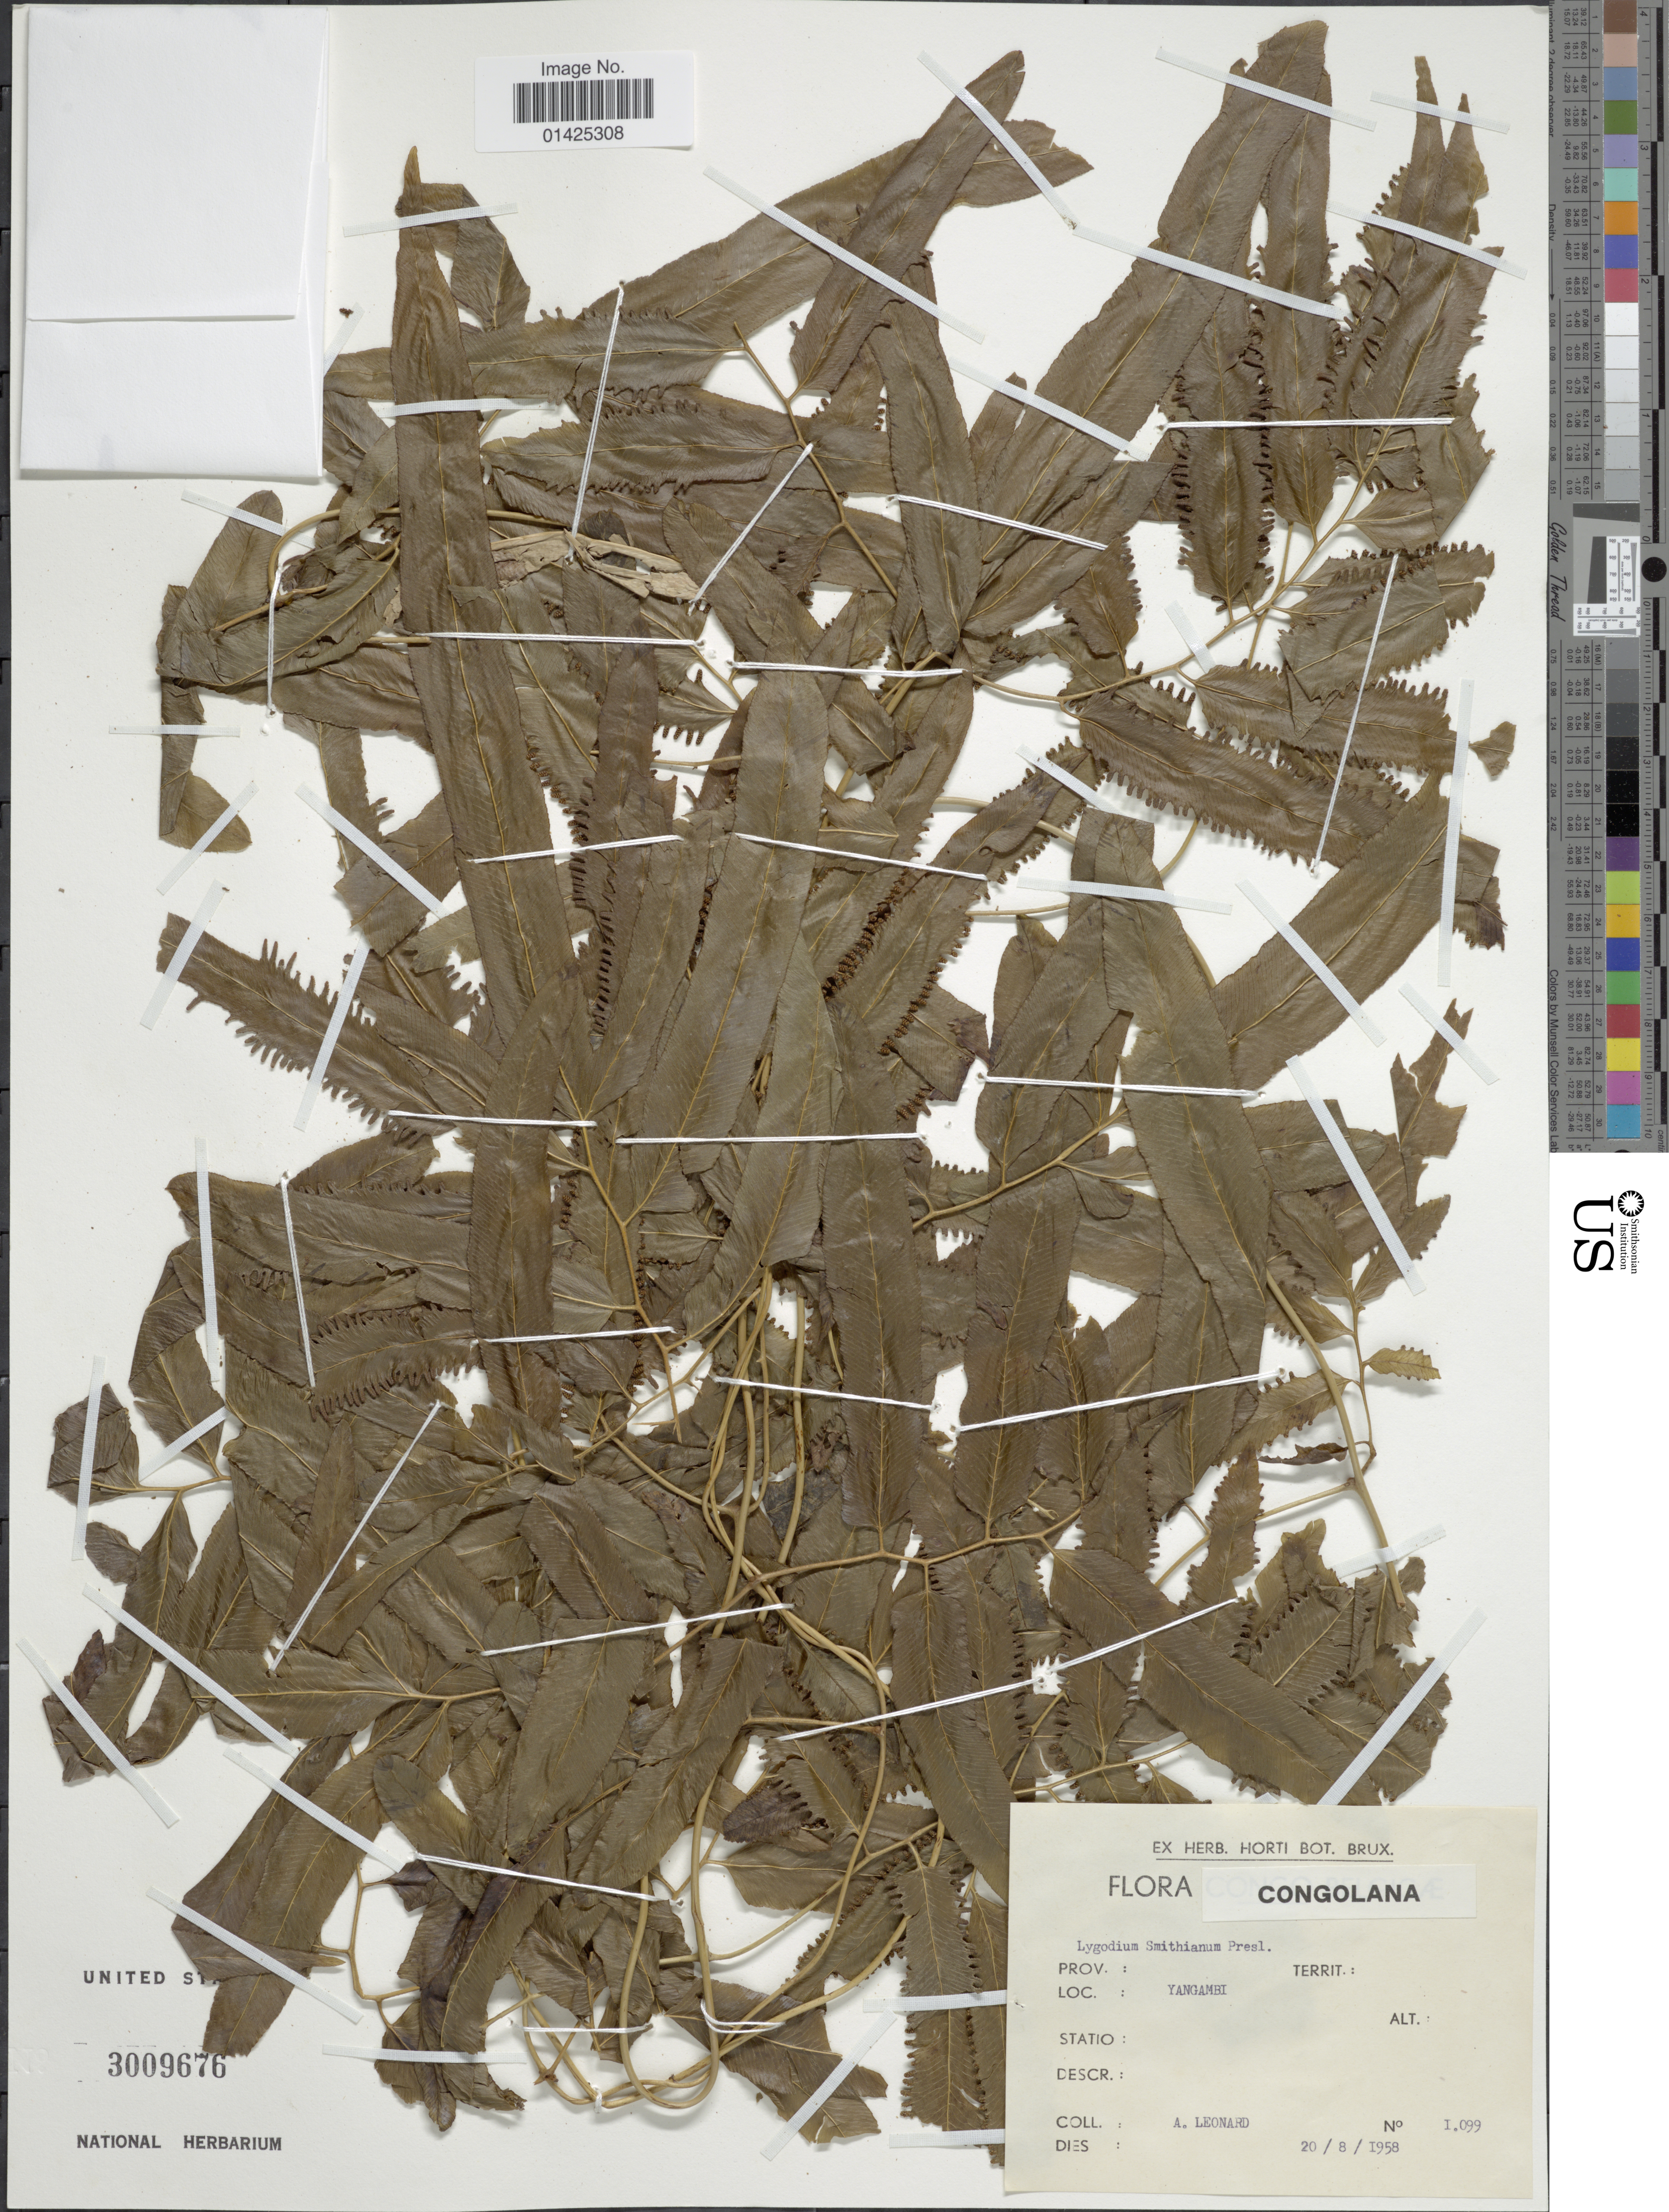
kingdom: Plantae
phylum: Tracheophyta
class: Polypodiopsida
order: Schizaeales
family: Lygodiaceae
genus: Lygodium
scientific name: Lygodium smithianum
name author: C. Presl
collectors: A. Leonard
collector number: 1.009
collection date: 1958-08-20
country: Congo, Democratic Republic of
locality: Yangambi. Congolana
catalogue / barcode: US 3009676